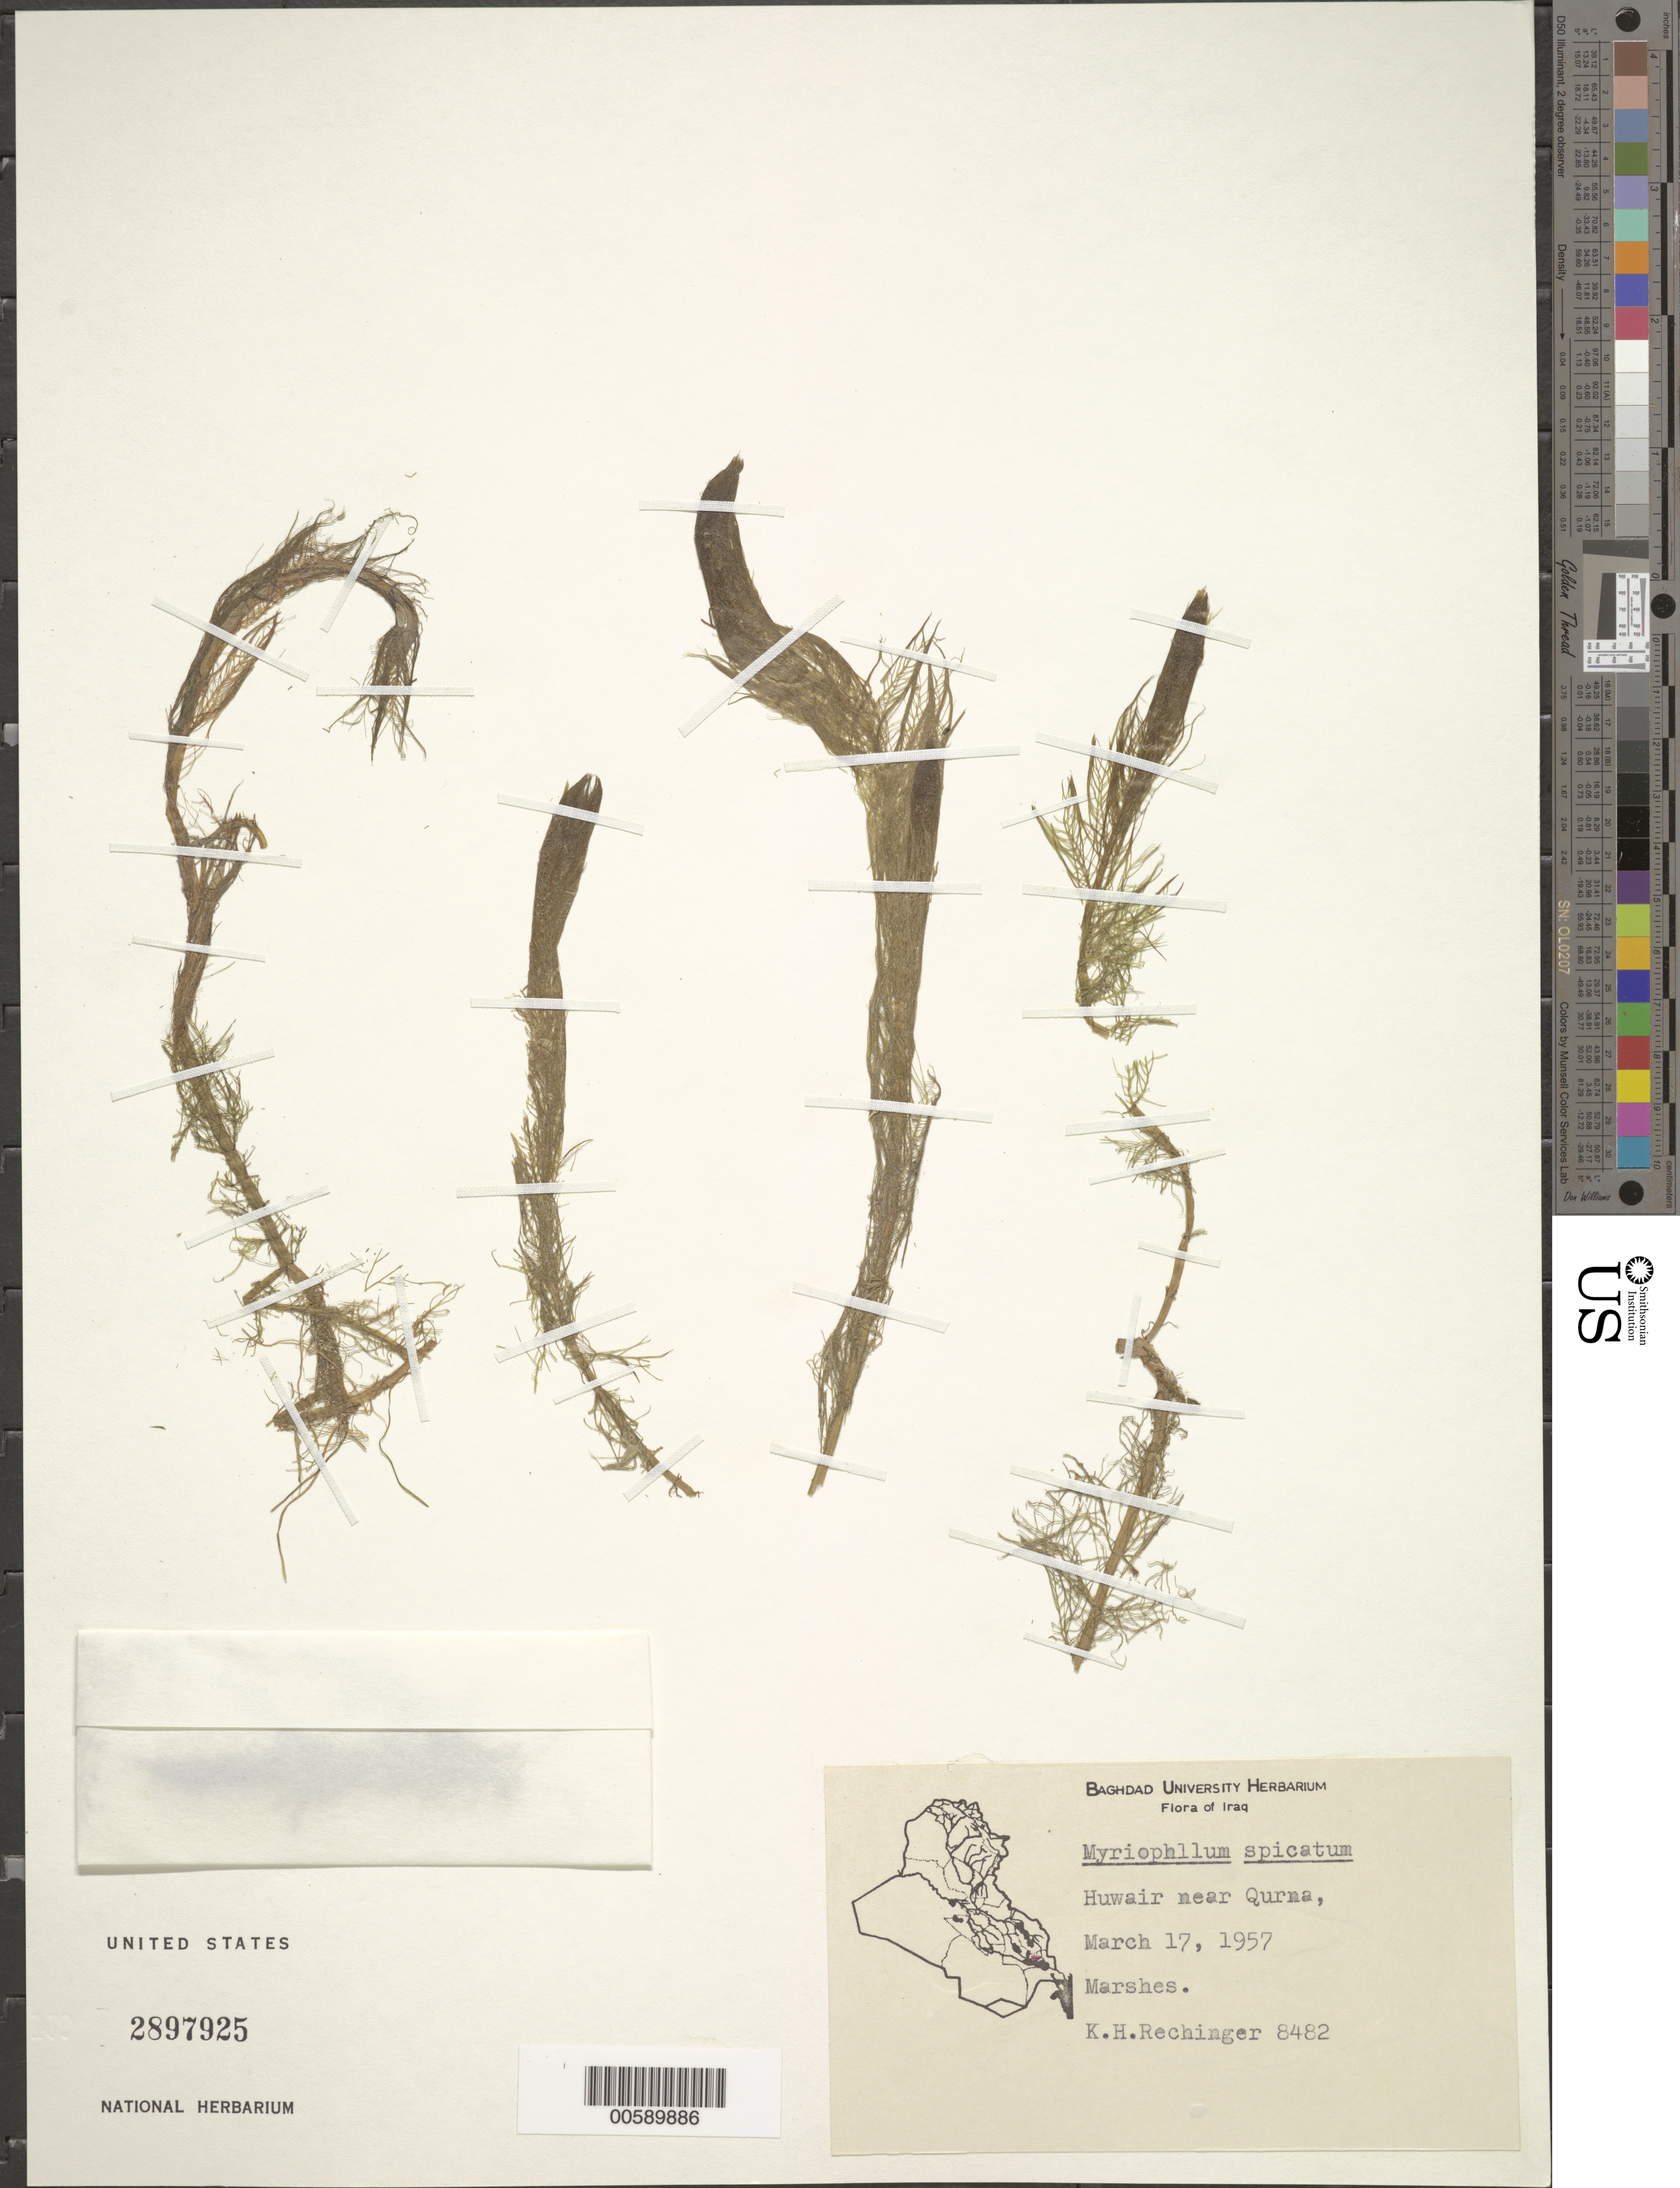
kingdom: Plantae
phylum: Tracheophyta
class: Magnoliopsida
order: Saxifragales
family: Haloragaceae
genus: Myriophyllum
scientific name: Myriophyllum spicatum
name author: L.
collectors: K. H. Rechinger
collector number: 8482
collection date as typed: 17 Mar 1957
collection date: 1957-03-17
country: Iraq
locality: Huwair near Qurna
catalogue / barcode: US 2897925